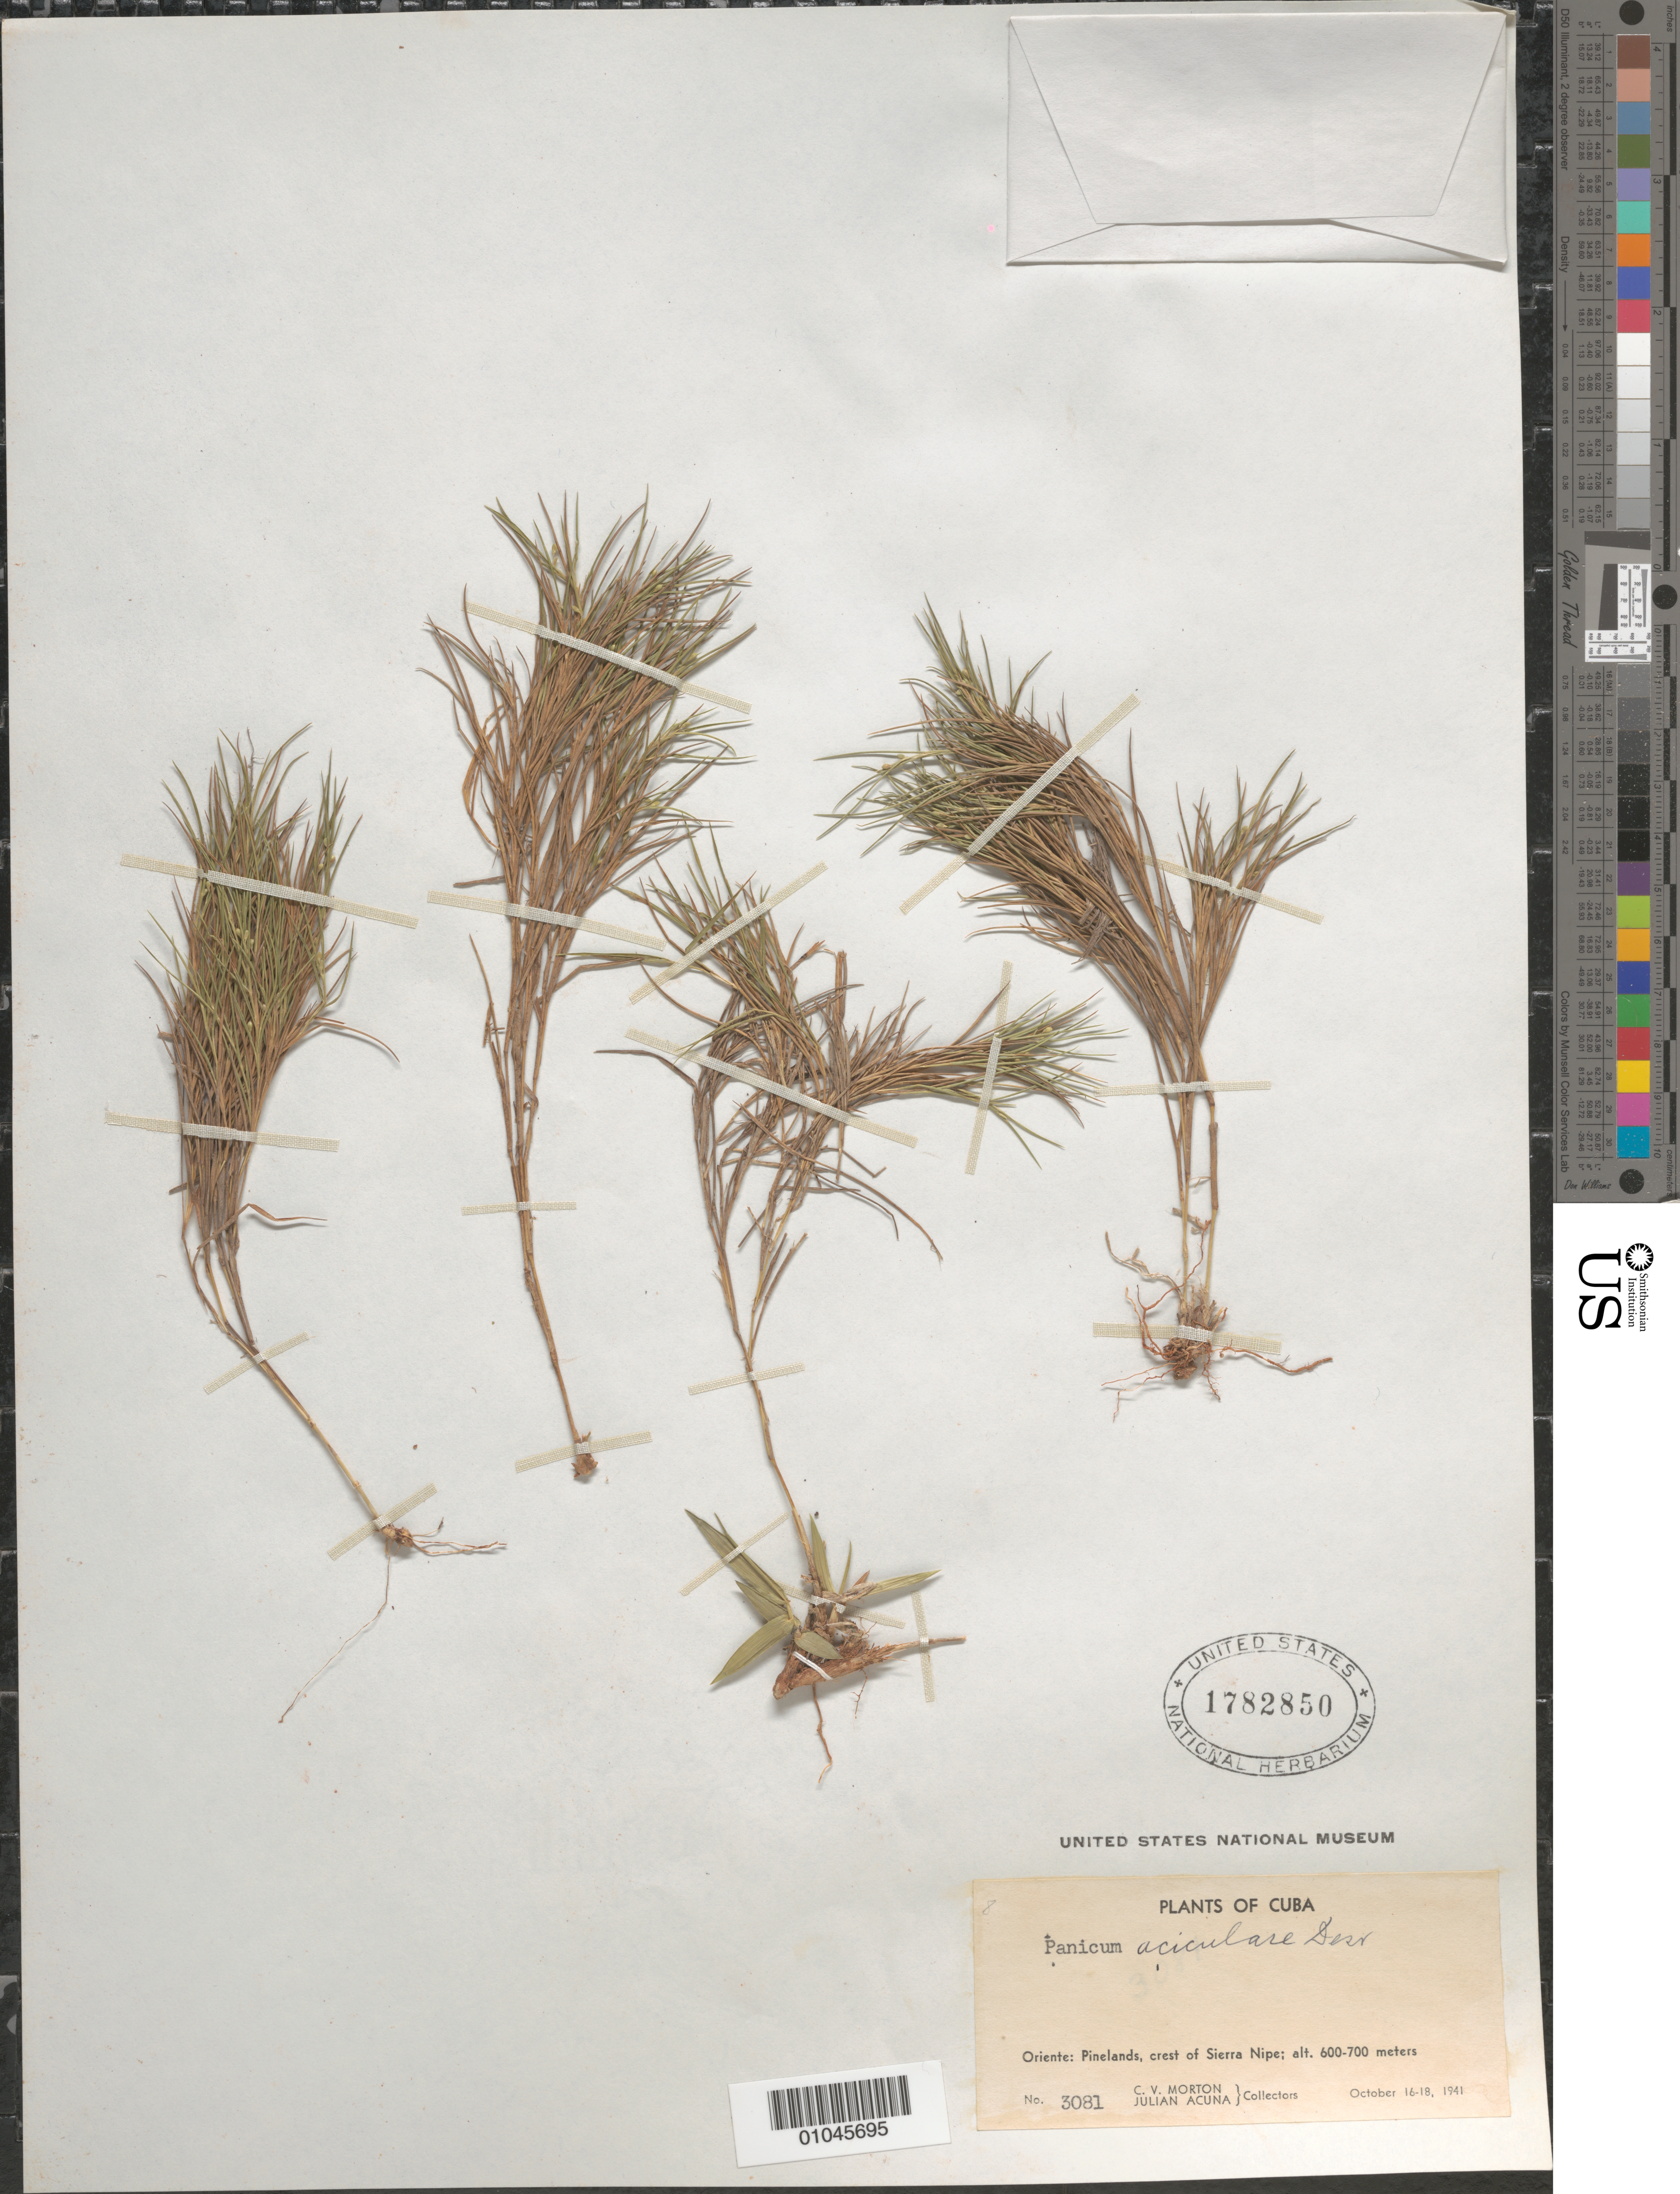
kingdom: Plantae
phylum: Tracheophyta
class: Liliopsida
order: Poales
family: Poaceae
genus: Panicum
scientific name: Panicum aciculare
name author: Desv. ex Poir.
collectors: C. V. Morton & J. Acuña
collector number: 3081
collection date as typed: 16 Oct 1941 to 18 Oct 1941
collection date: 1941-10-16/1941-10-18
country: Cuba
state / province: Holguín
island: Cuba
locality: Pinelands, crest of Sierra Nipe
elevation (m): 600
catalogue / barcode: US 1782850